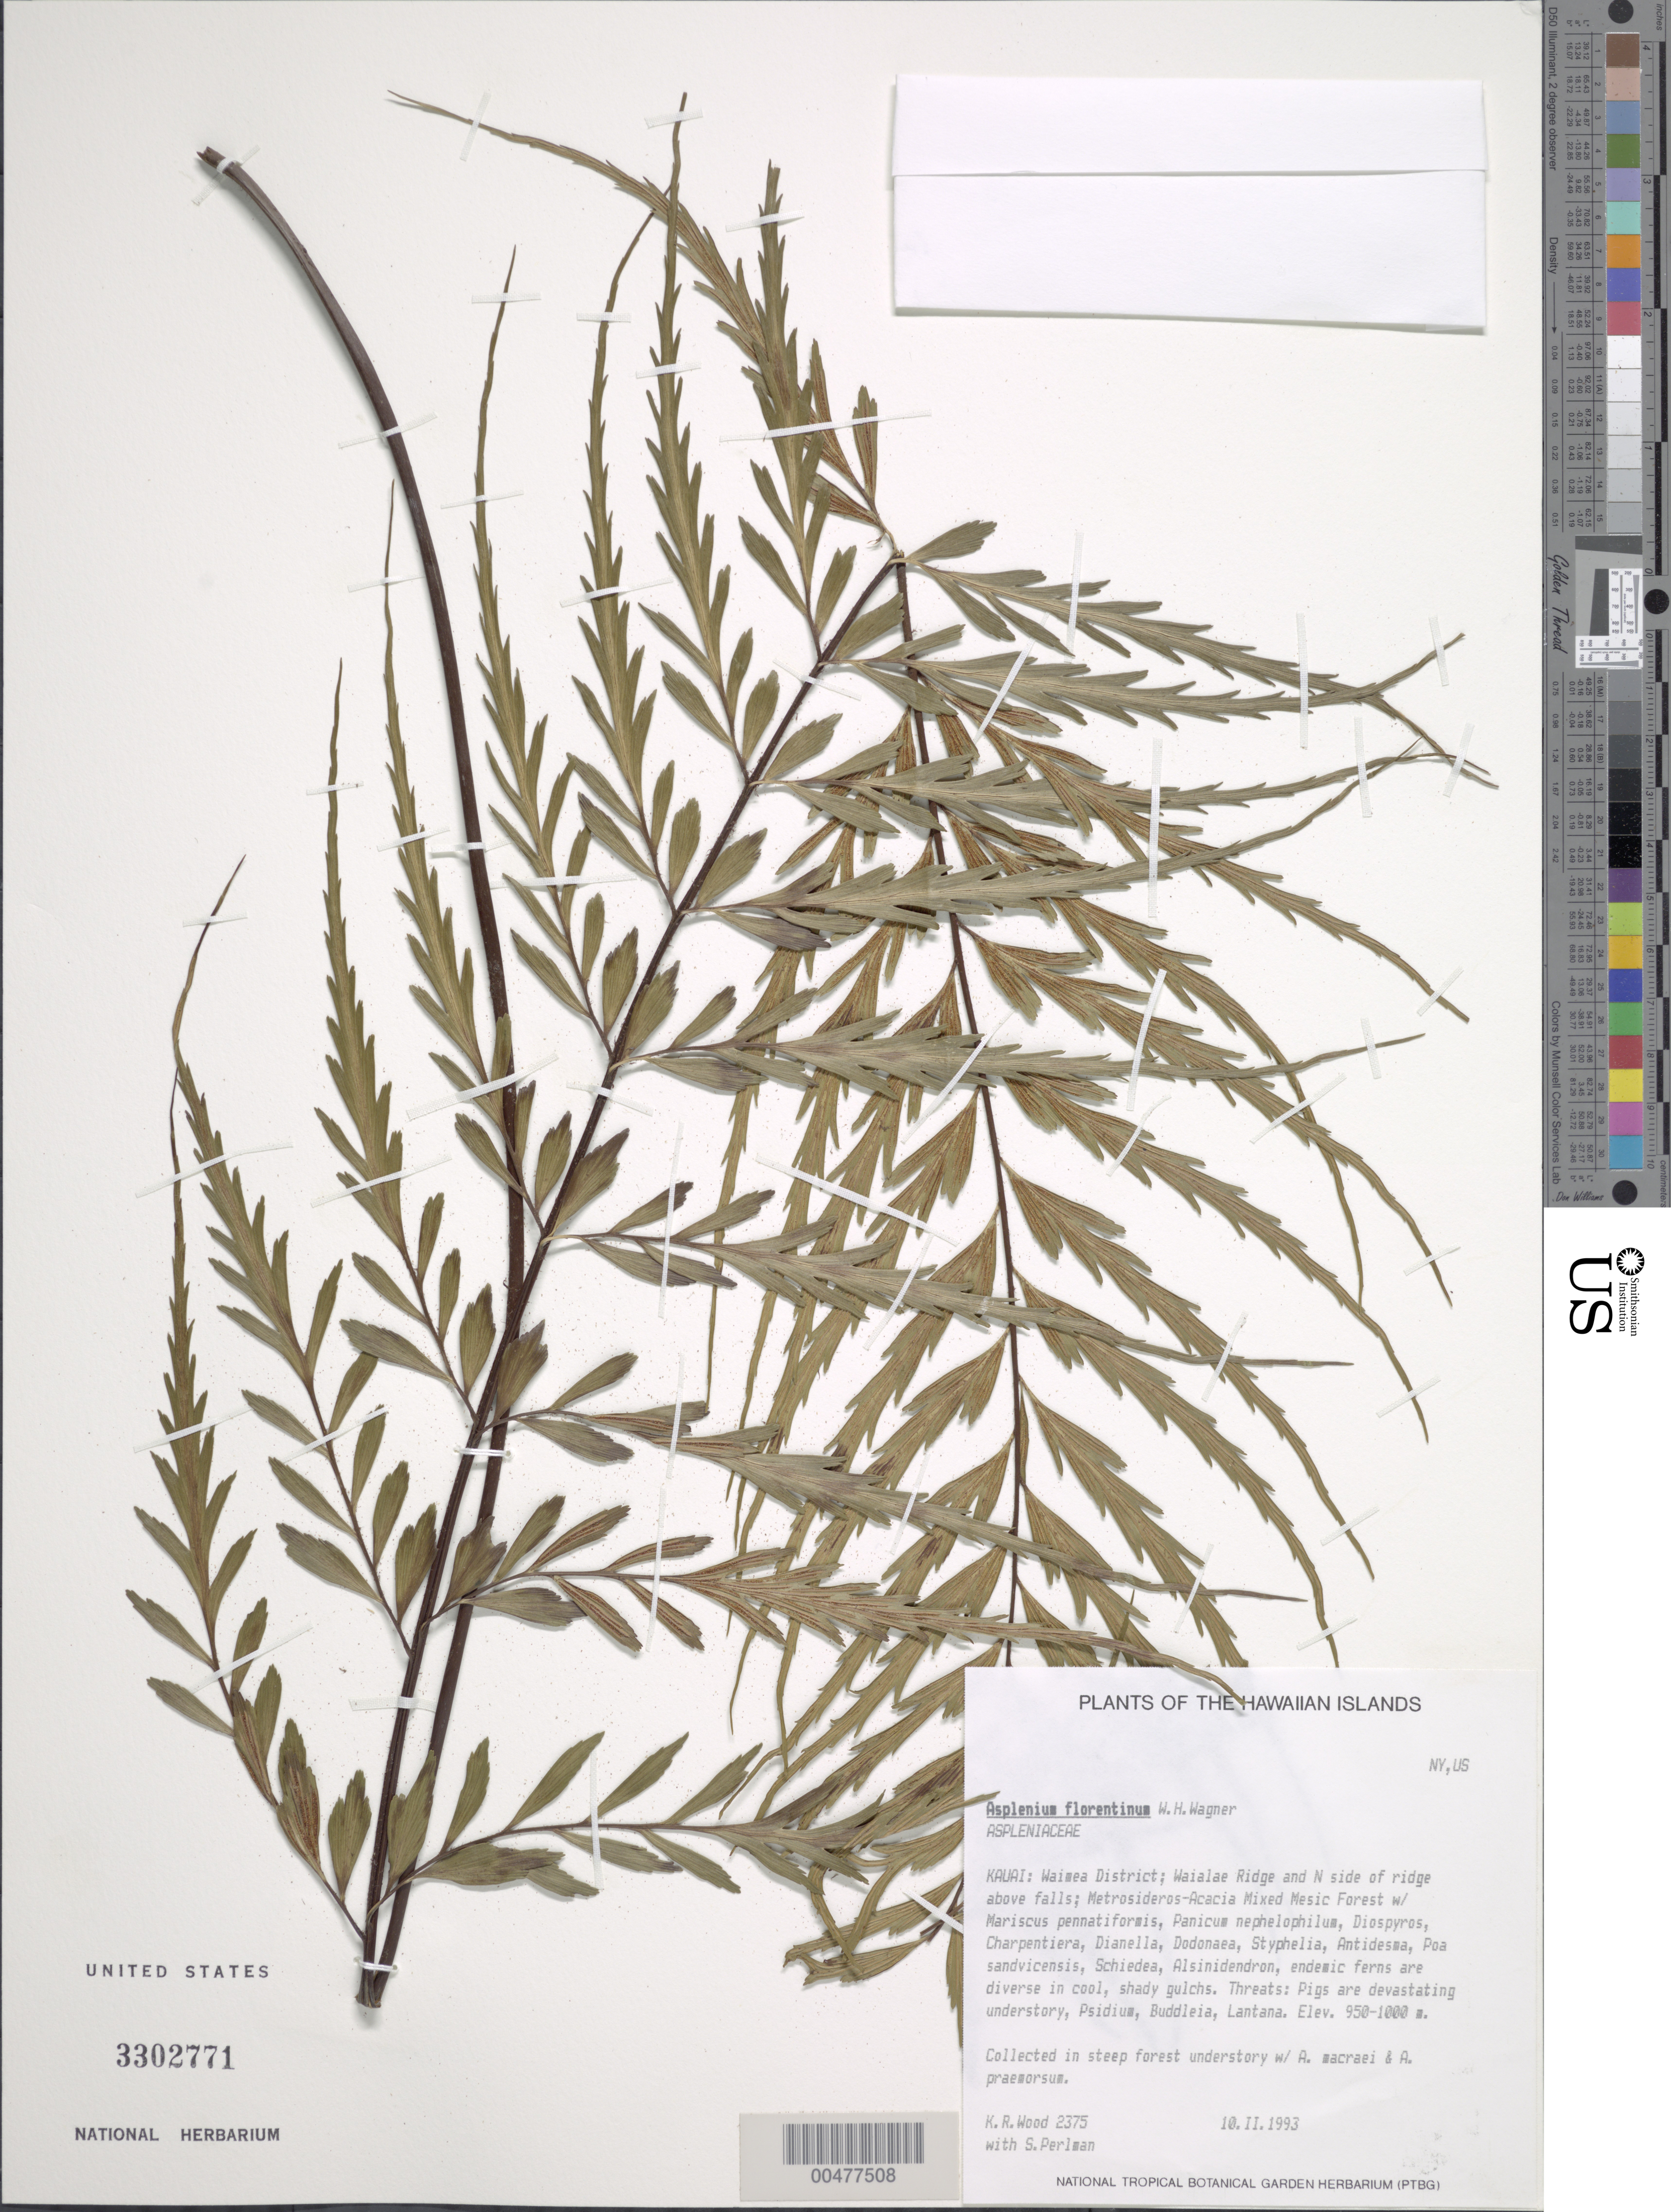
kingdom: Plantae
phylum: Tracheophyta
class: Polypodiopsida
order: Polypodiales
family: Aspleniaceae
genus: Asplenium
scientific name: Asplenium aethiopicum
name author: (Burm. f.) Bech.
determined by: Wood, Kenneth R.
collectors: K. R. Wood & S. P. Perlman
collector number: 2375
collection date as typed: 10 Feb 1993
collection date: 1993-02-10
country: United States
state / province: Hawaii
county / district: Kauai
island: Kaua'i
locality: Waimea Dist, Waialae Ridge and N side of ridge above falls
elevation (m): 950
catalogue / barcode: US 3302771